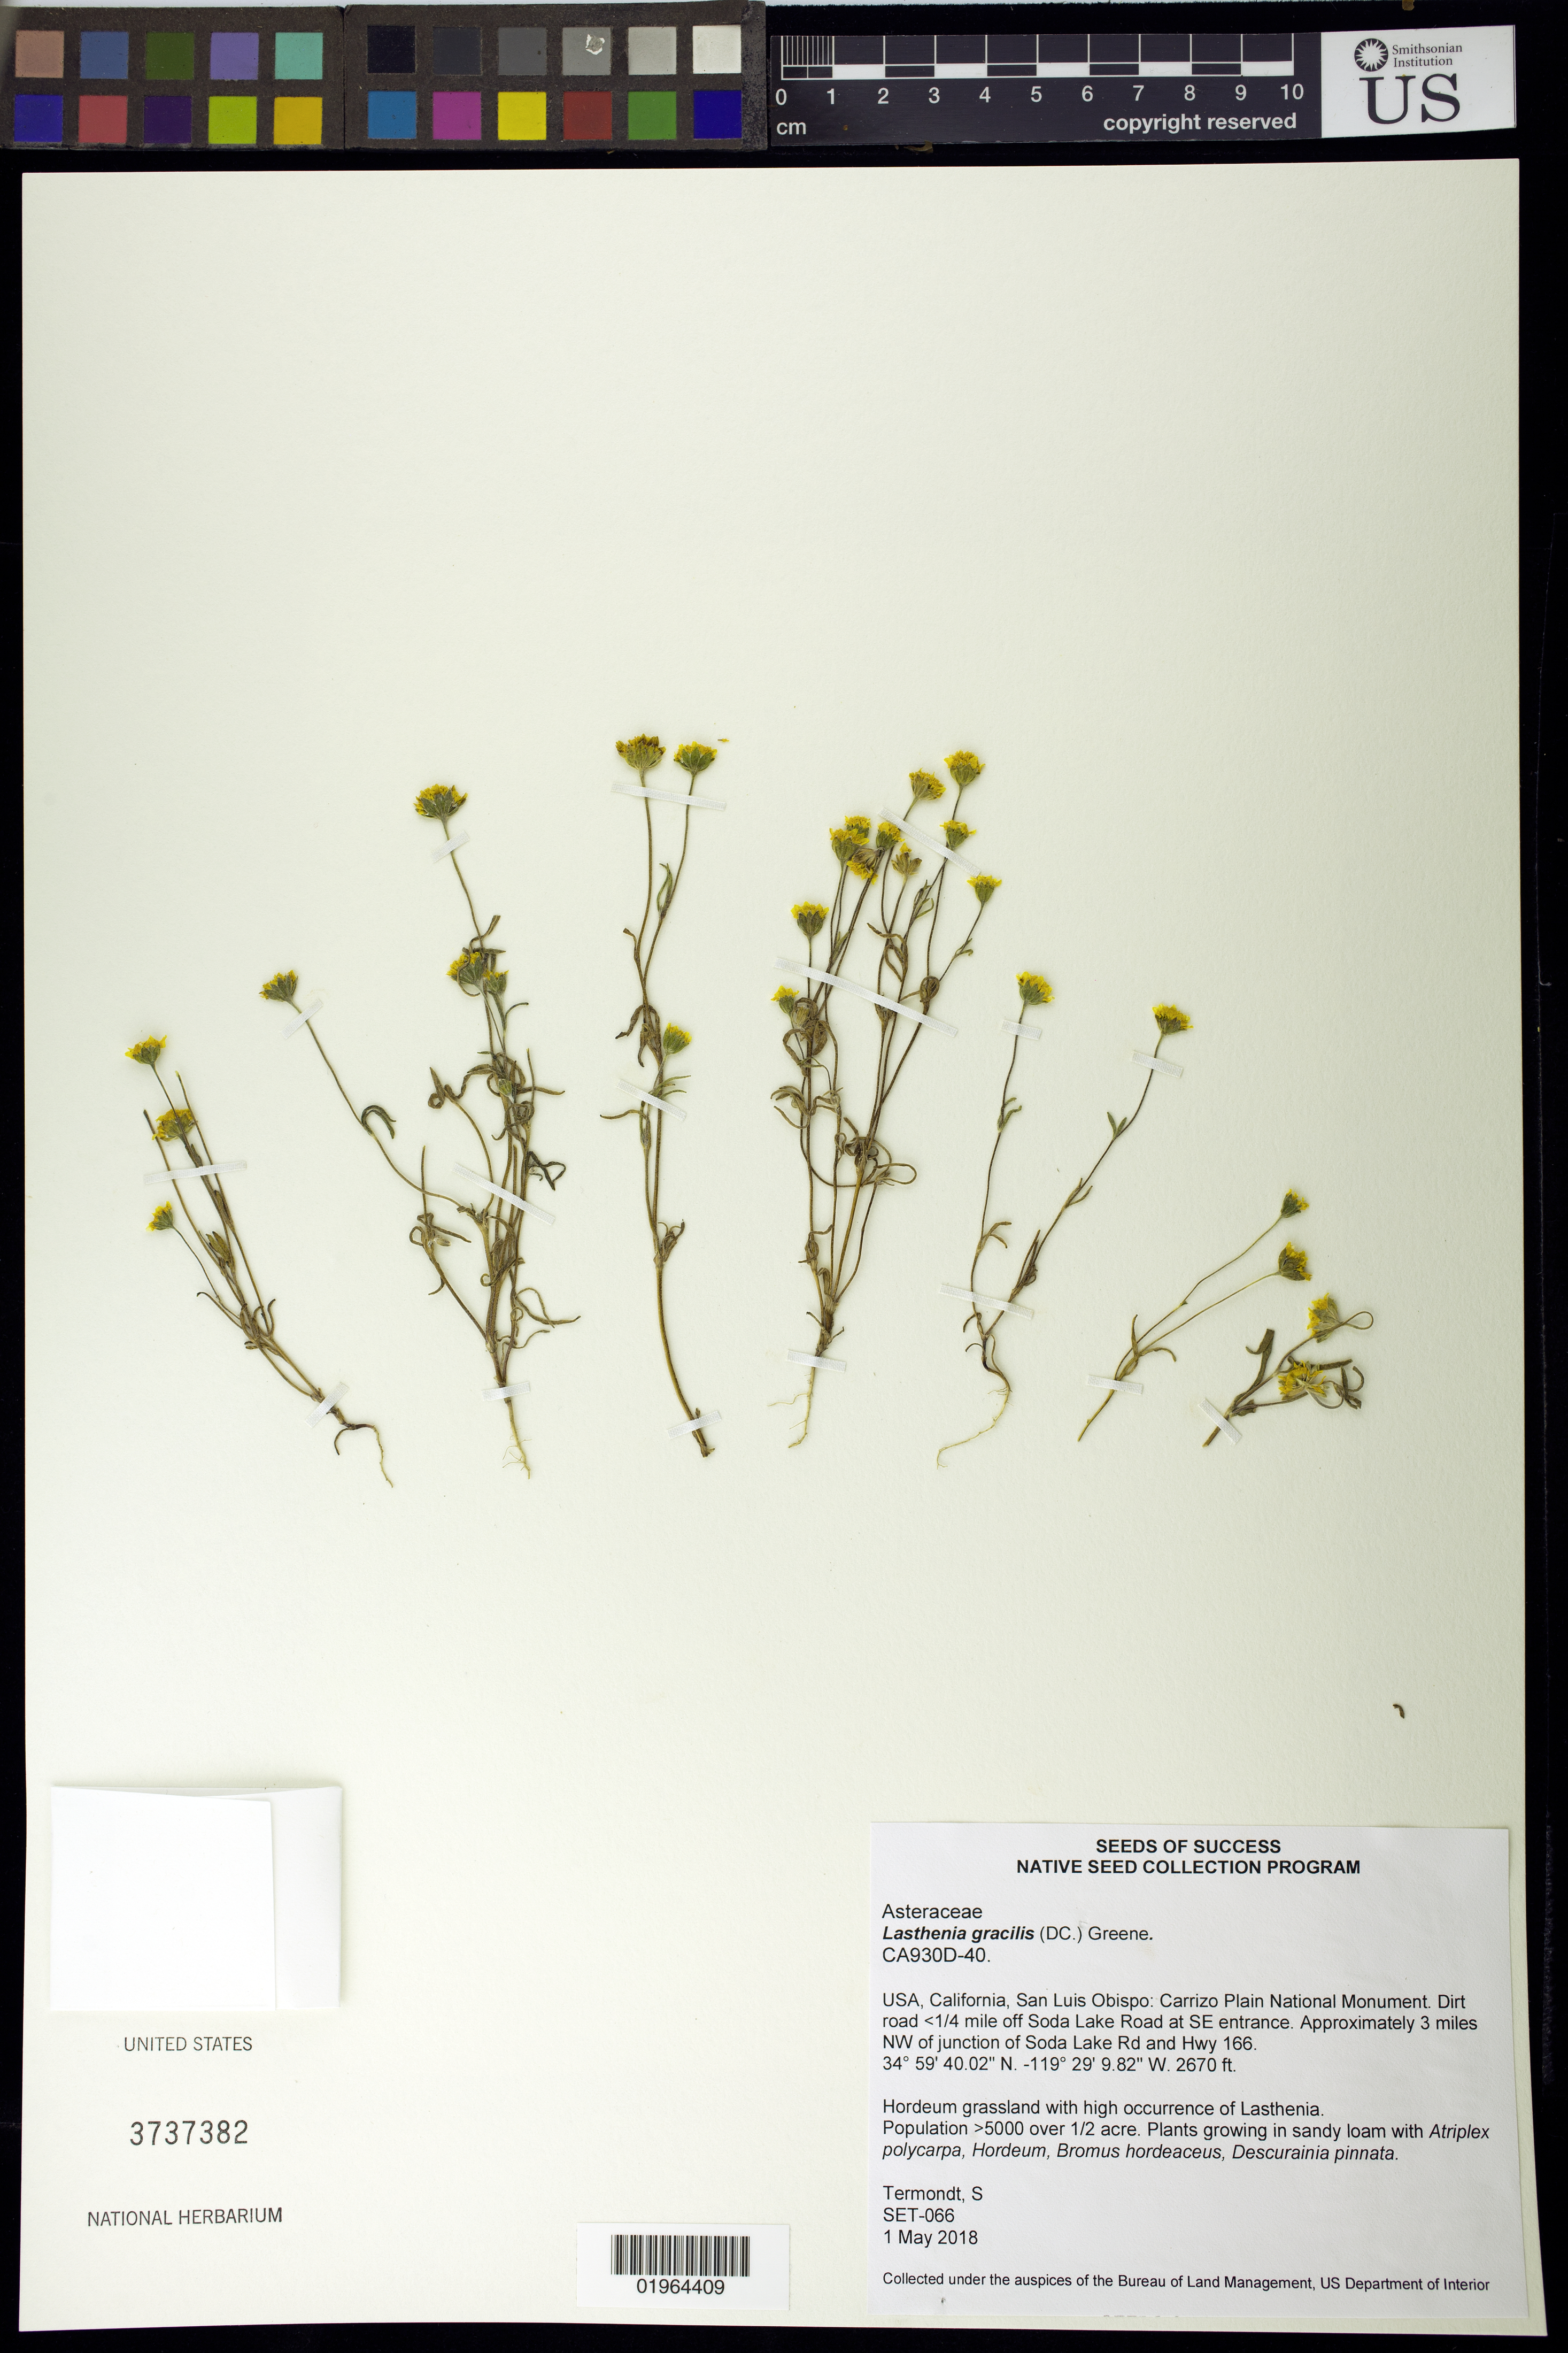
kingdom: Plantae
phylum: Tracheophyta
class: Magnoliopsida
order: Asterales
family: Asteraceae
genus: Lasthenia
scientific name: Lasthenia gracilis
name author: (DC.) Greene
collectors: S. Termondt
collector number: CA930D-40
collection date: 2018-05-01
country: United States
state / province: California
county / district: San Luis Obispo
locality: Carrizo Plain National Monument. Off of Soda Lake Rd at SE entrance, 3 mi. NW of jct of Soda Lake Rd and Hwy 166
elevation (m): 814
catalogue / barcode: US 3737382